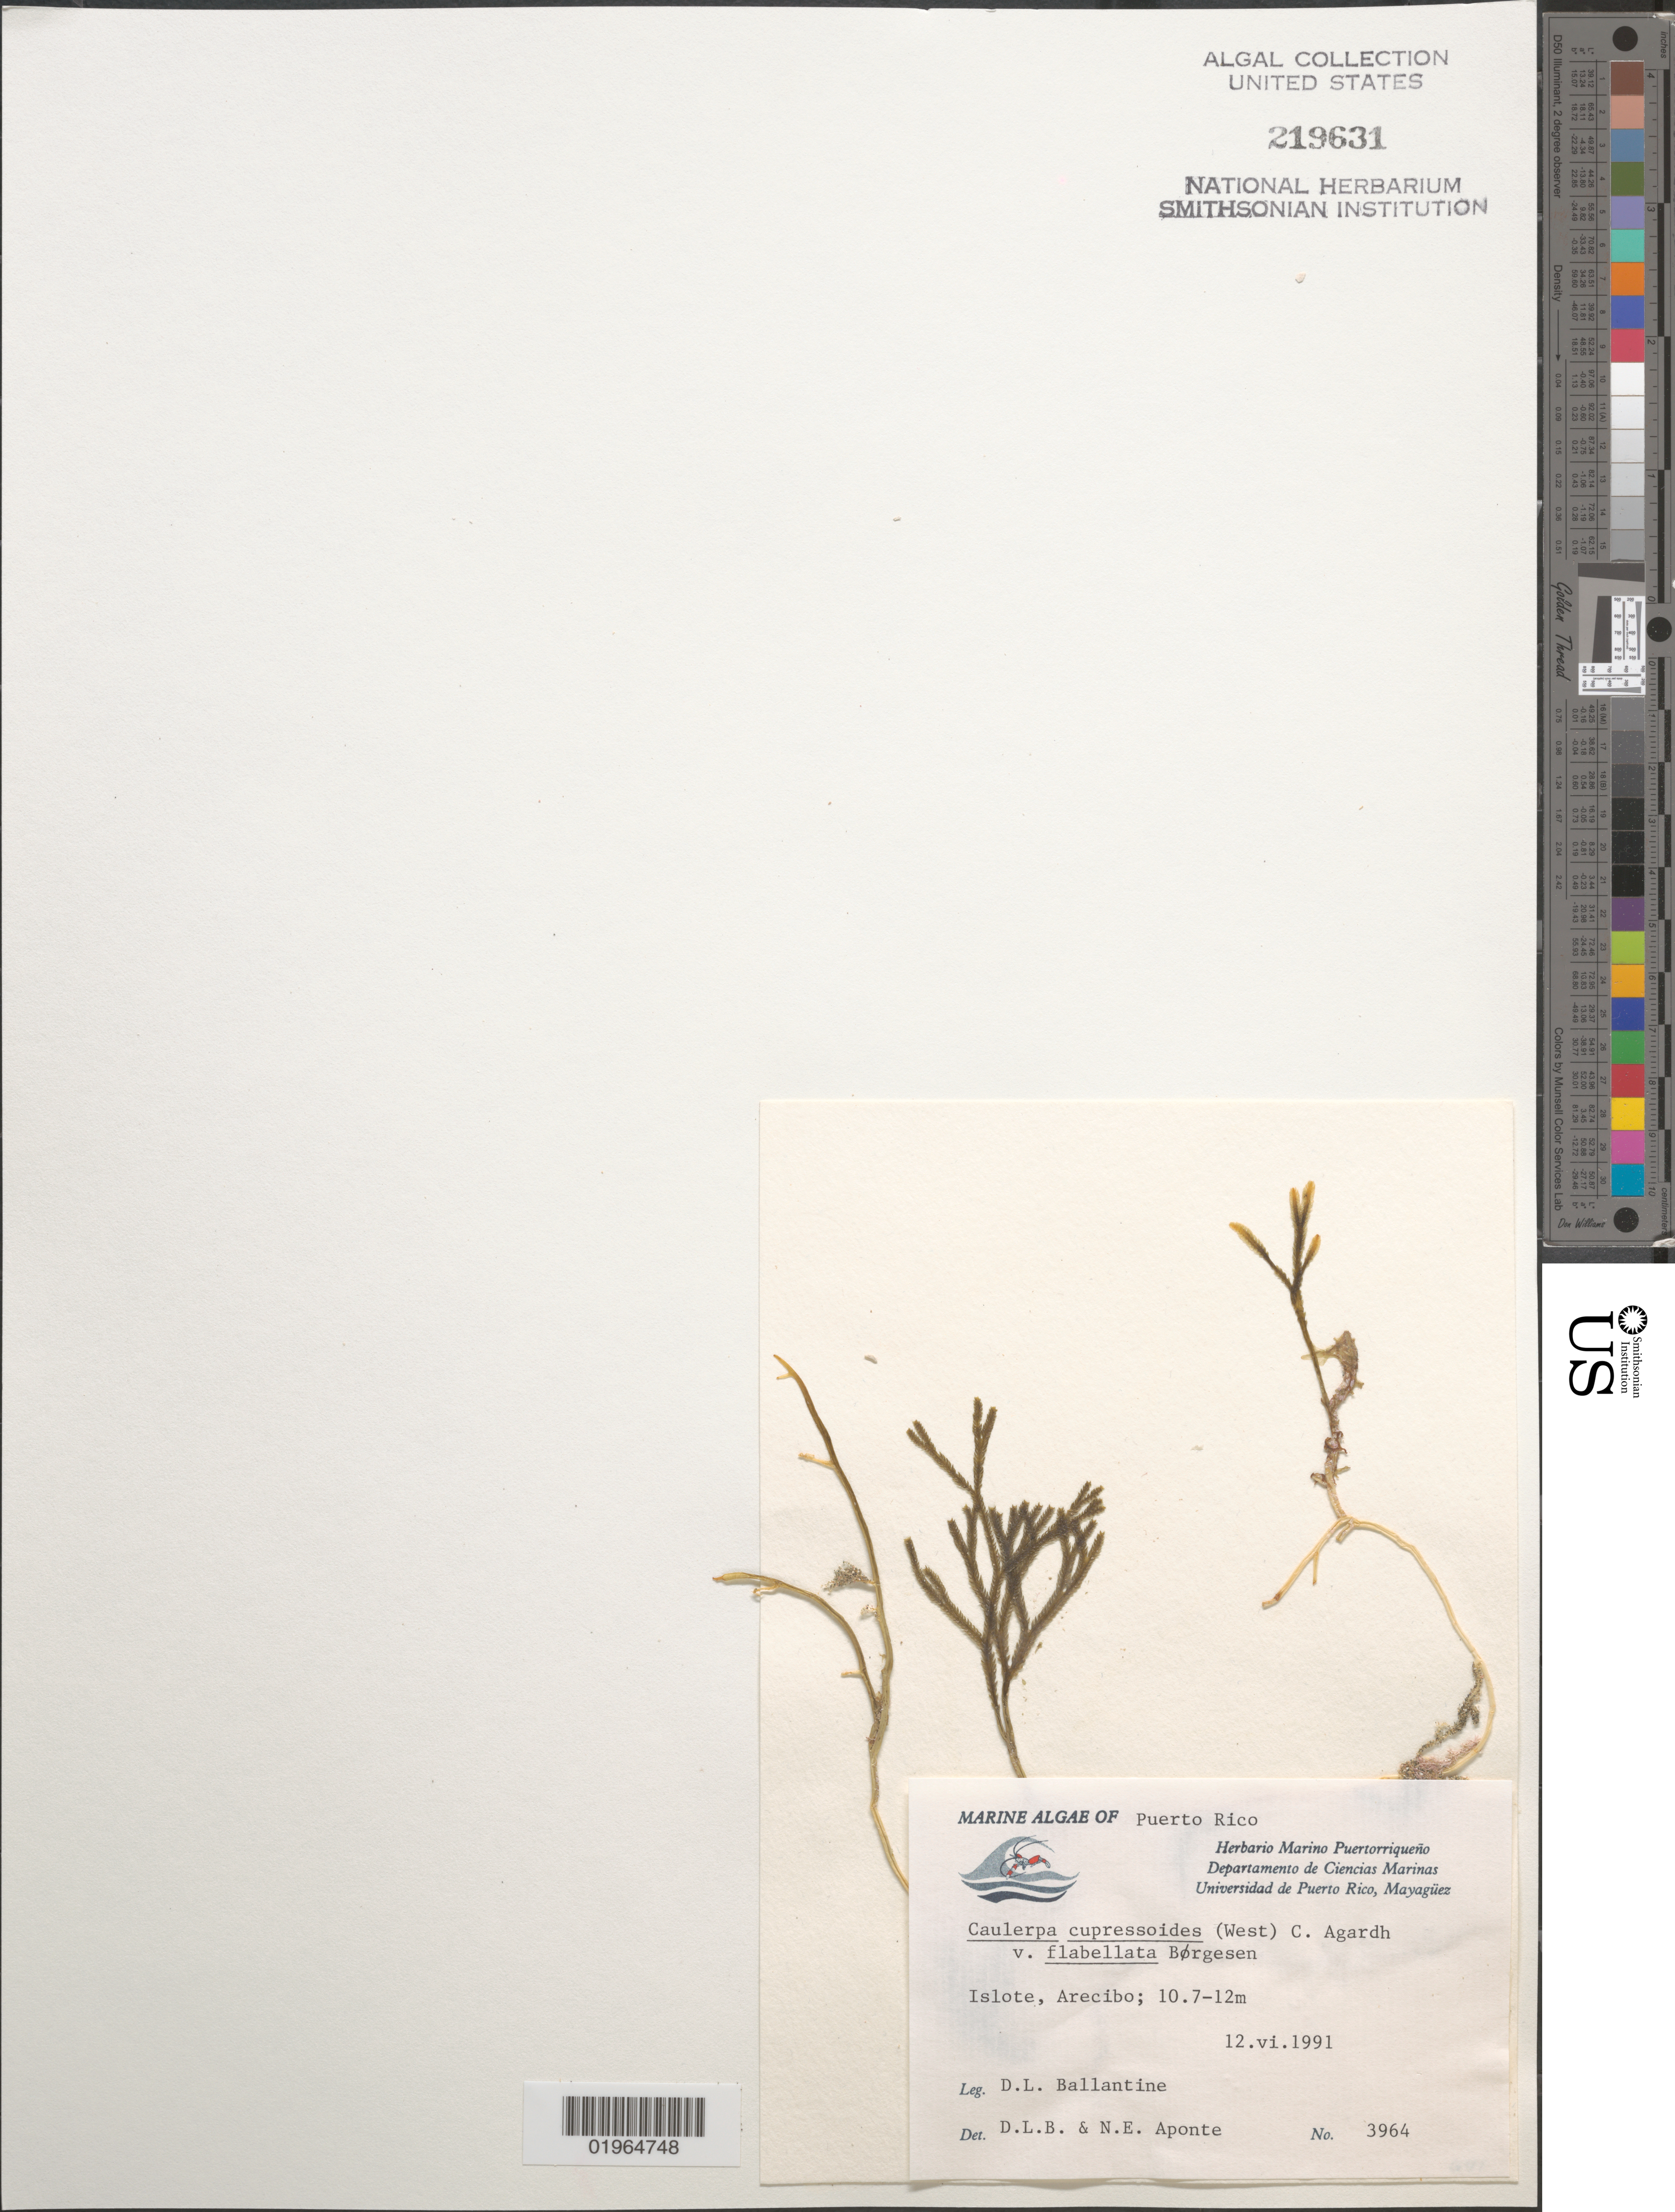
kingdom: Plantae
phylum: Chlorophyta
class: Ulvophyceae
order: Bryopsidales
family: Caulerpaceae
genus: Caulerpa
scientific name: Caulerpa cupressoides var. flabellata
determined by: Ballantine, D. L.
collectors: D.L. Ballantine & N. E. Aponte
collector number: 3964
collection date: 1991-06-12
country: Puerto Rico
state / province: Arecibo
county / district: Islote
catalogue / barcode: US 219631